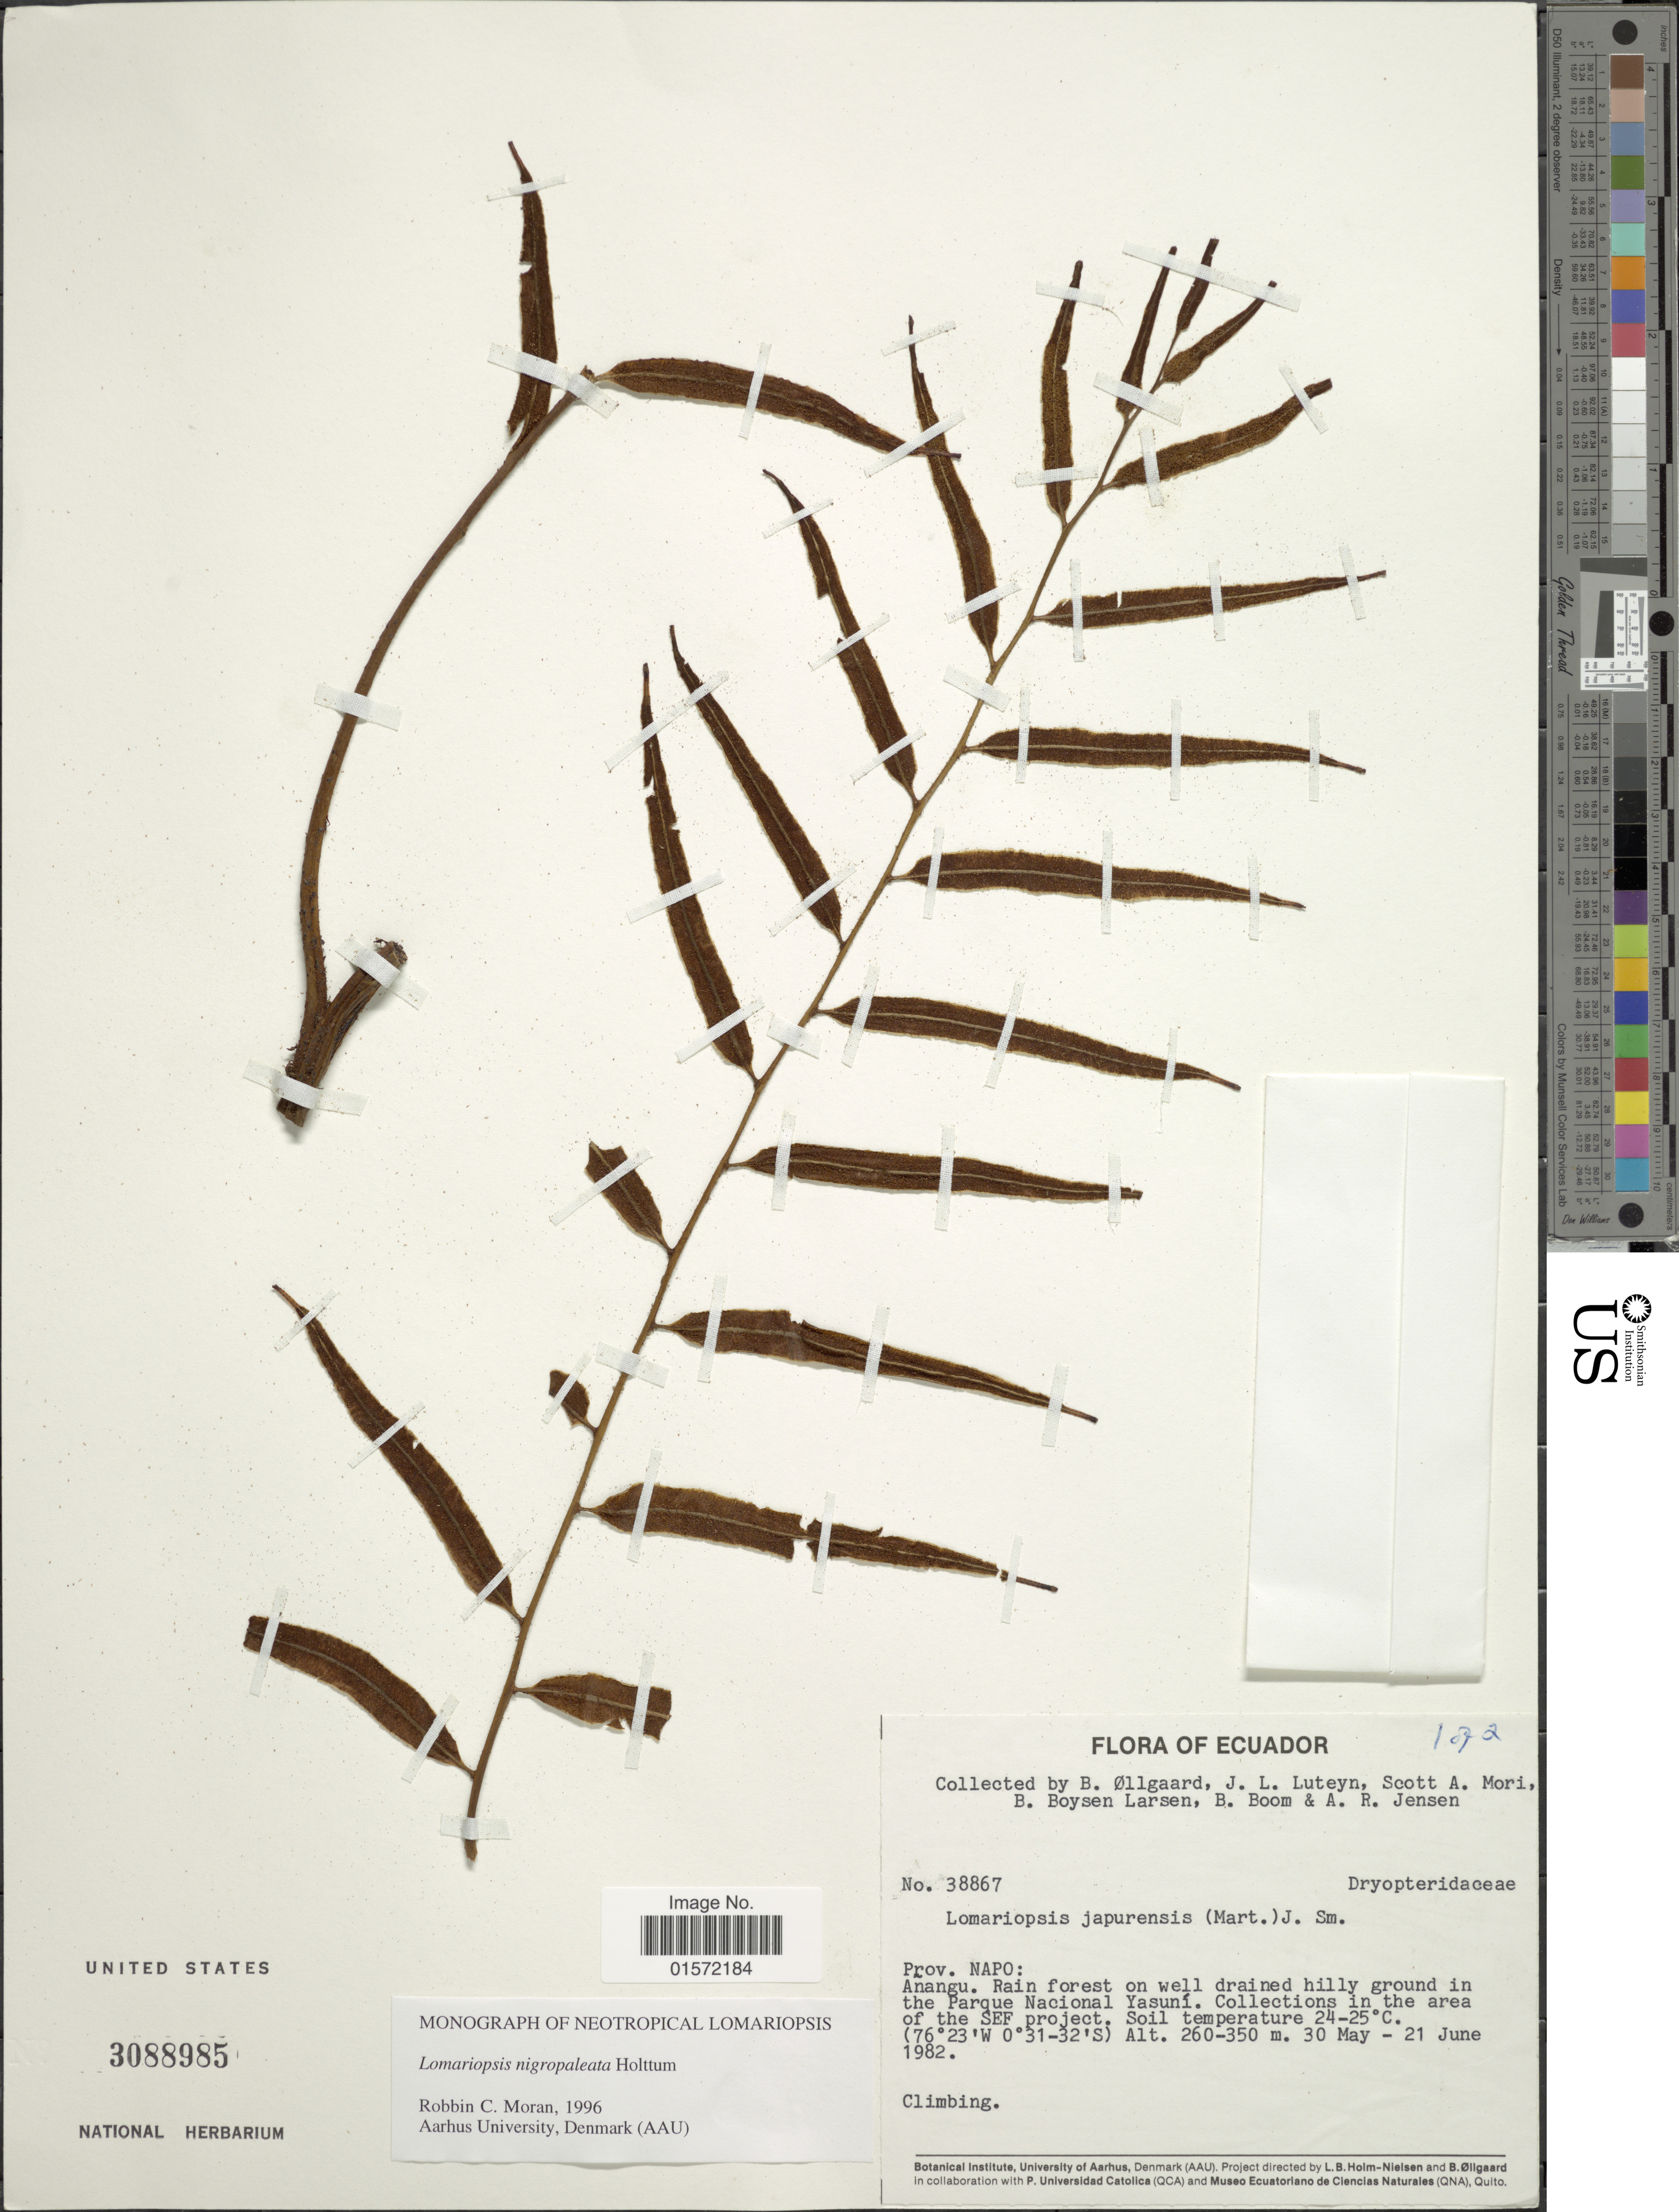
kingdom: Plantae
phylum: Tracheophyta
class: Polypodiopsida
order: Polypodiales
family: Lomariopsidaceae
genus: Lomariopsis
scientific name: Lomariopsis nigropaleata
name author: Holttum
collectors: B. Øllgaard, J. L. Luteyn, S. Mori, B. Boysen Larsen & et al.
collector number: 38867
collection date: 1982-05-30/1982-06-21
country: Ecuador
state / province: Napo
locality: Anangu. Rain forest on well drained hilly ground in the Parque Nacional Yasuní, Collections in the area of the SEF project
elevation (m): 260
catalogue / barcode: US 3088985